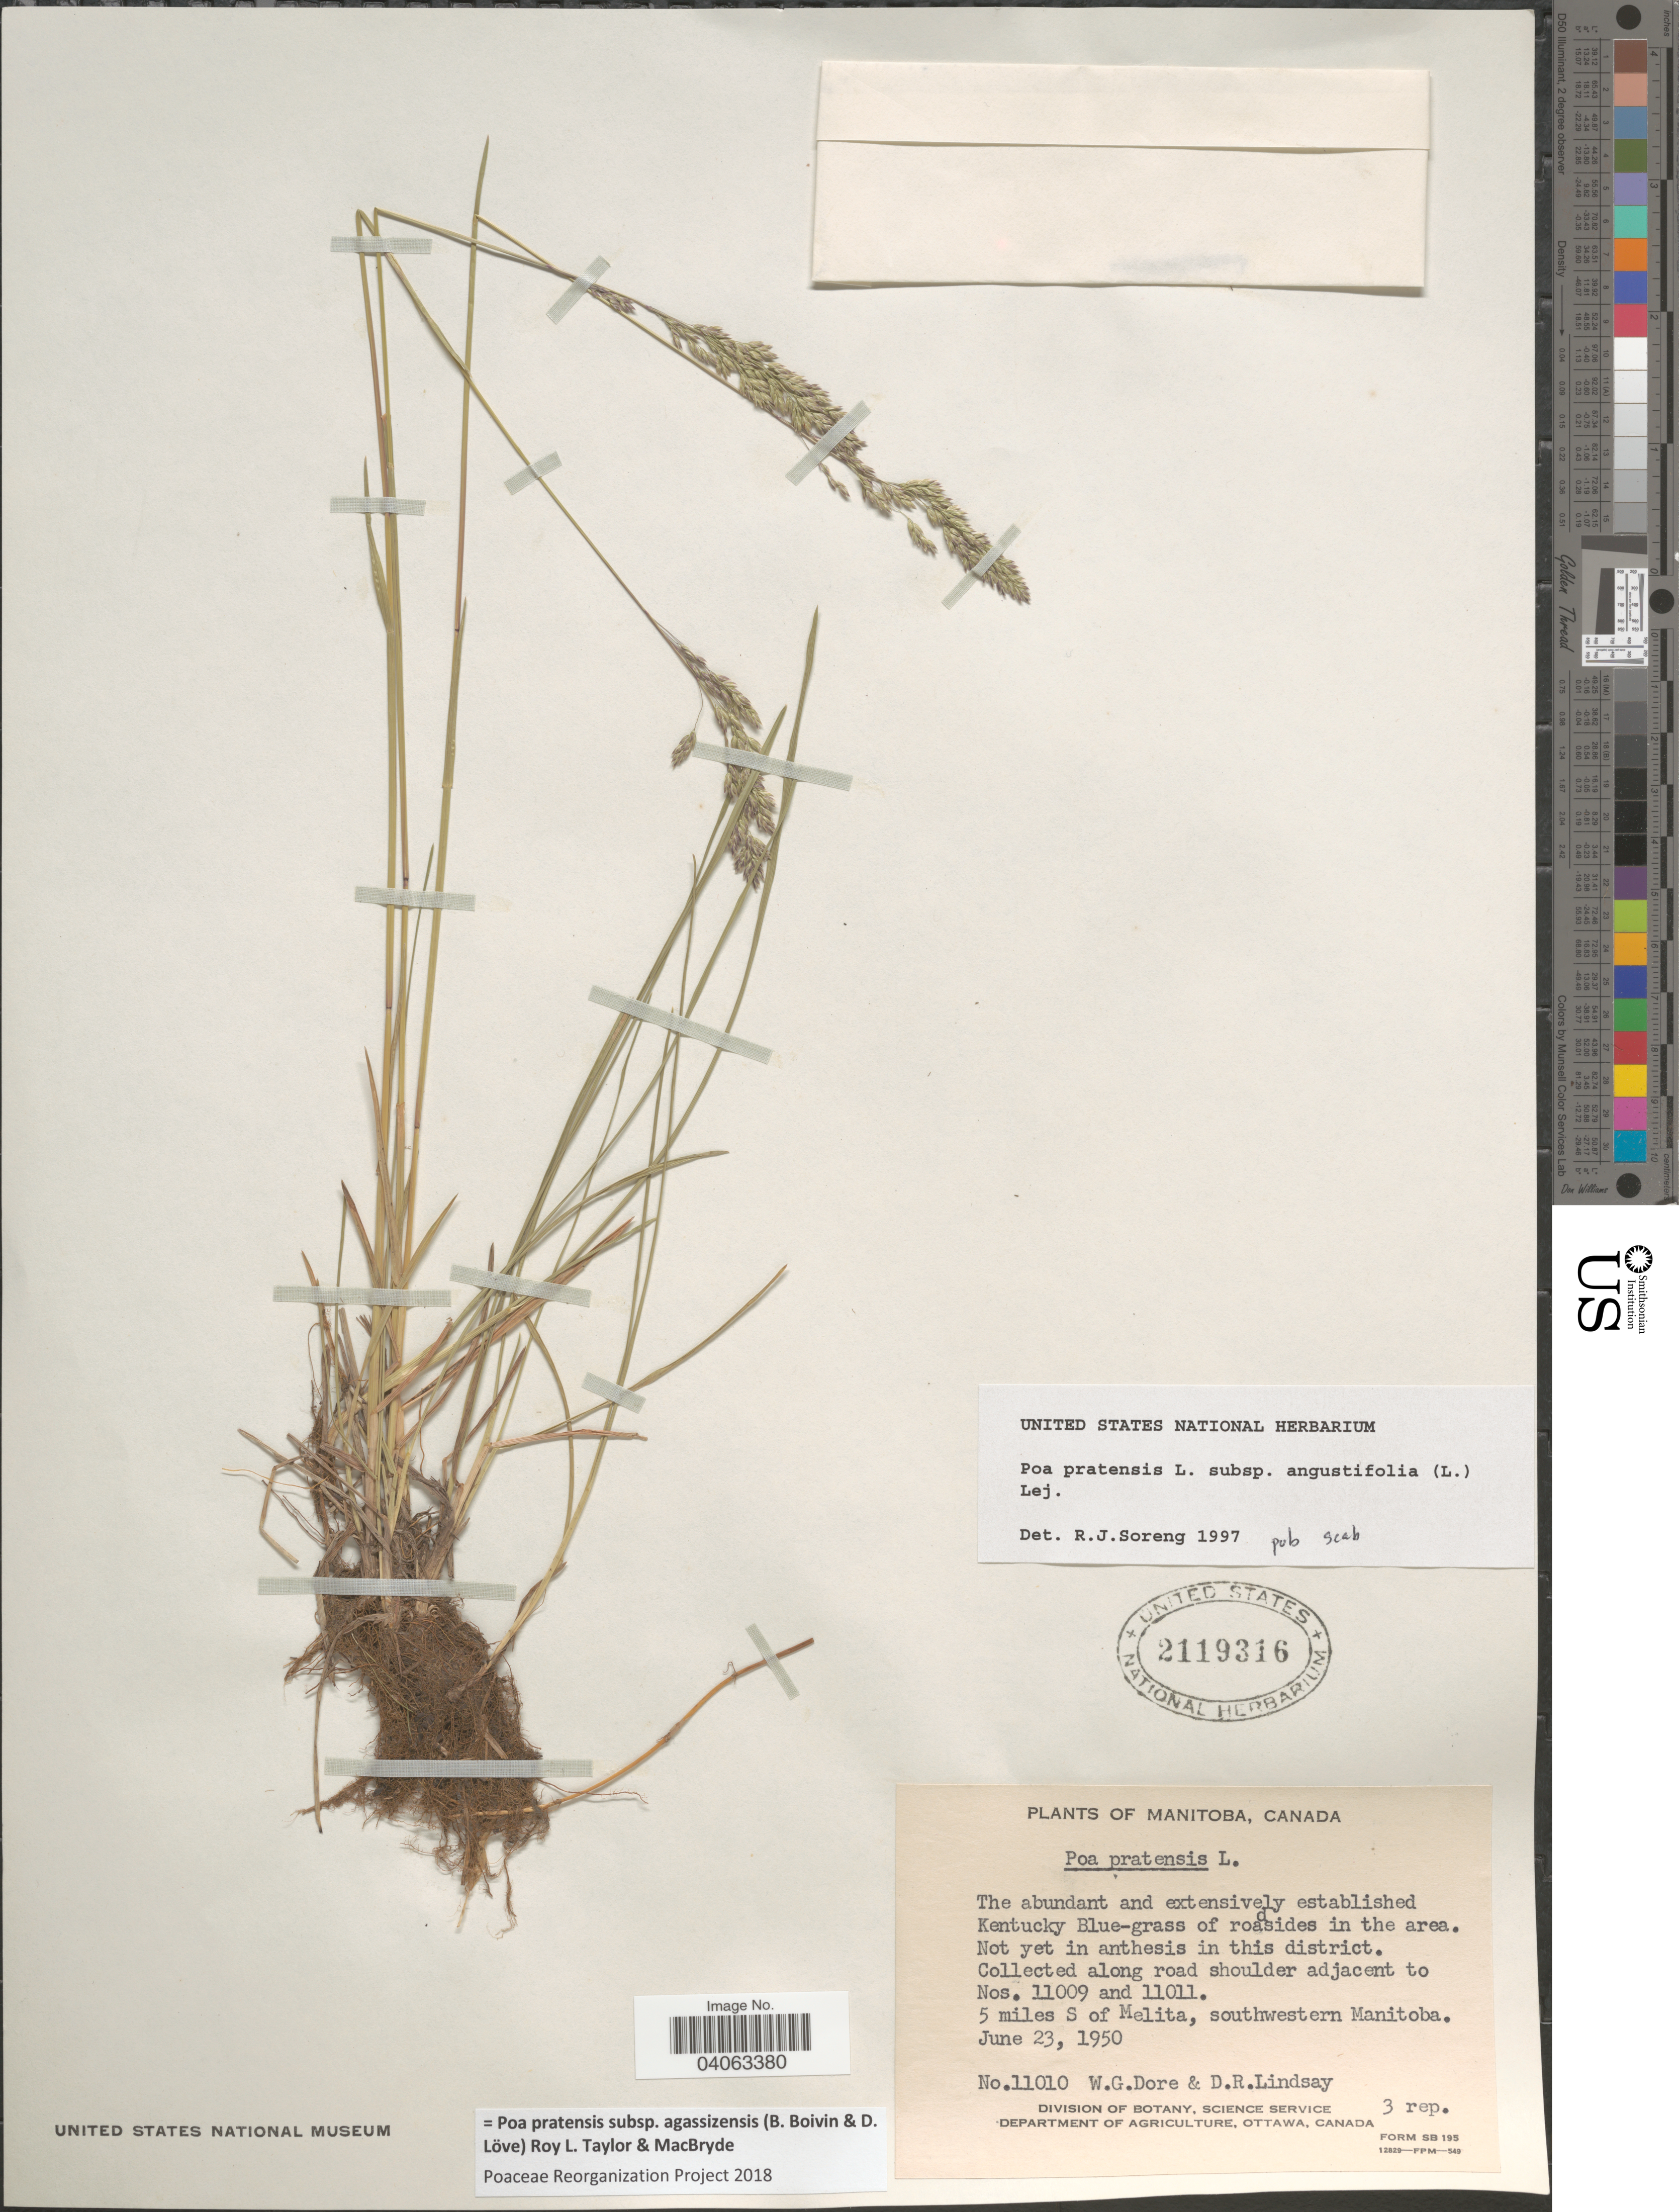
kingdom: Plantae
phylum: Tracheophyta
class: Liliopsida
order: Poales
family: Poaceae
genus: Poa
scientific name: Poa pratensis subsp. agassizensis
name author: (B. Boivin & D. Löve) Roy L. Taylor & MacBryde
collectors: W. Dore & D. Lindsay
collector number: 11010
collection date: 1950-06-23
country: Canada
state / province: Manitoba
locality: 5 miles S of Melita, southwestern Manitoba.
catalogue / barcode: US 2119316